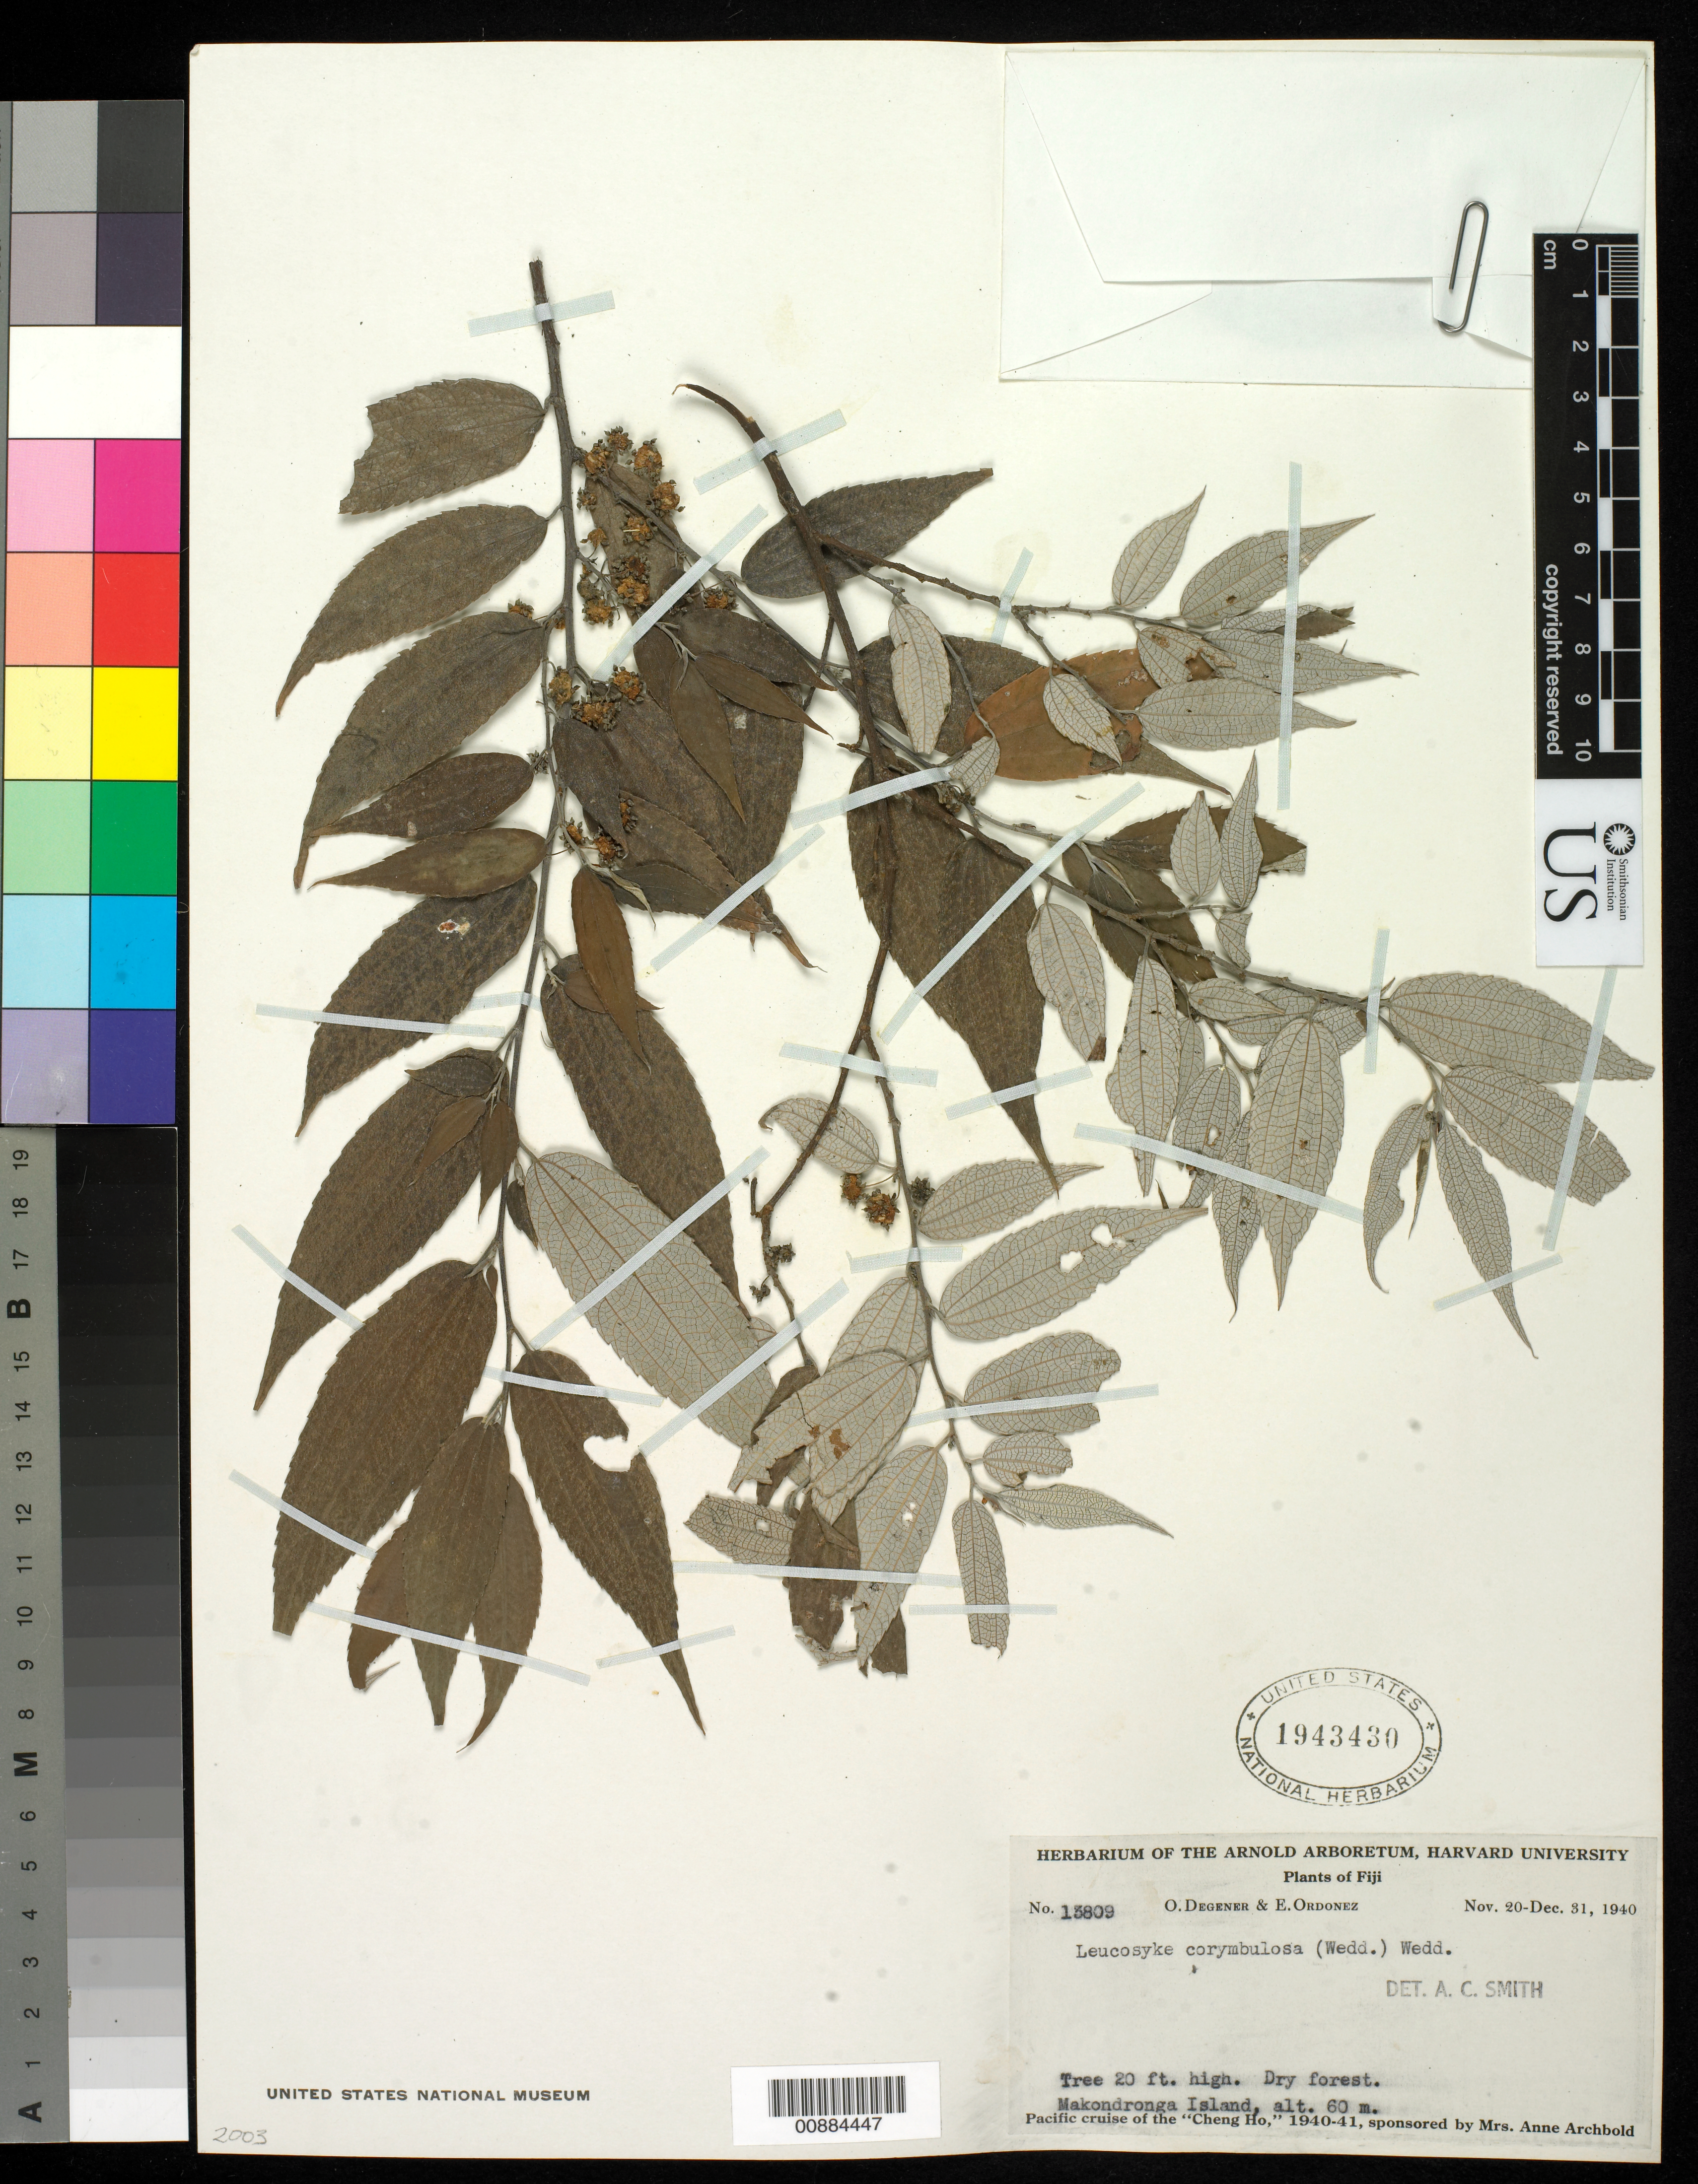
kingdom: Plantae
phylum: Tracheophyta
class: Magnoliopsida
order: Rosales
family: Urticaceae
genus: Leucosyke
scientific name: Leucosyke corymbulosa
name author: (Wedd.) Wedd.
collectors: O. Degener & E. Ordonez.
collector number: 13809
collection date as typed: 20 Nov 1940 to 31 Dec 1940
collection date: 1940-11-20/1940-12-31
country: Fiji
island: Viti Levu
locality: Viti Levu: Rewa: Suva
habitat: Dry Forest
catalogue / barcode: US 1943430